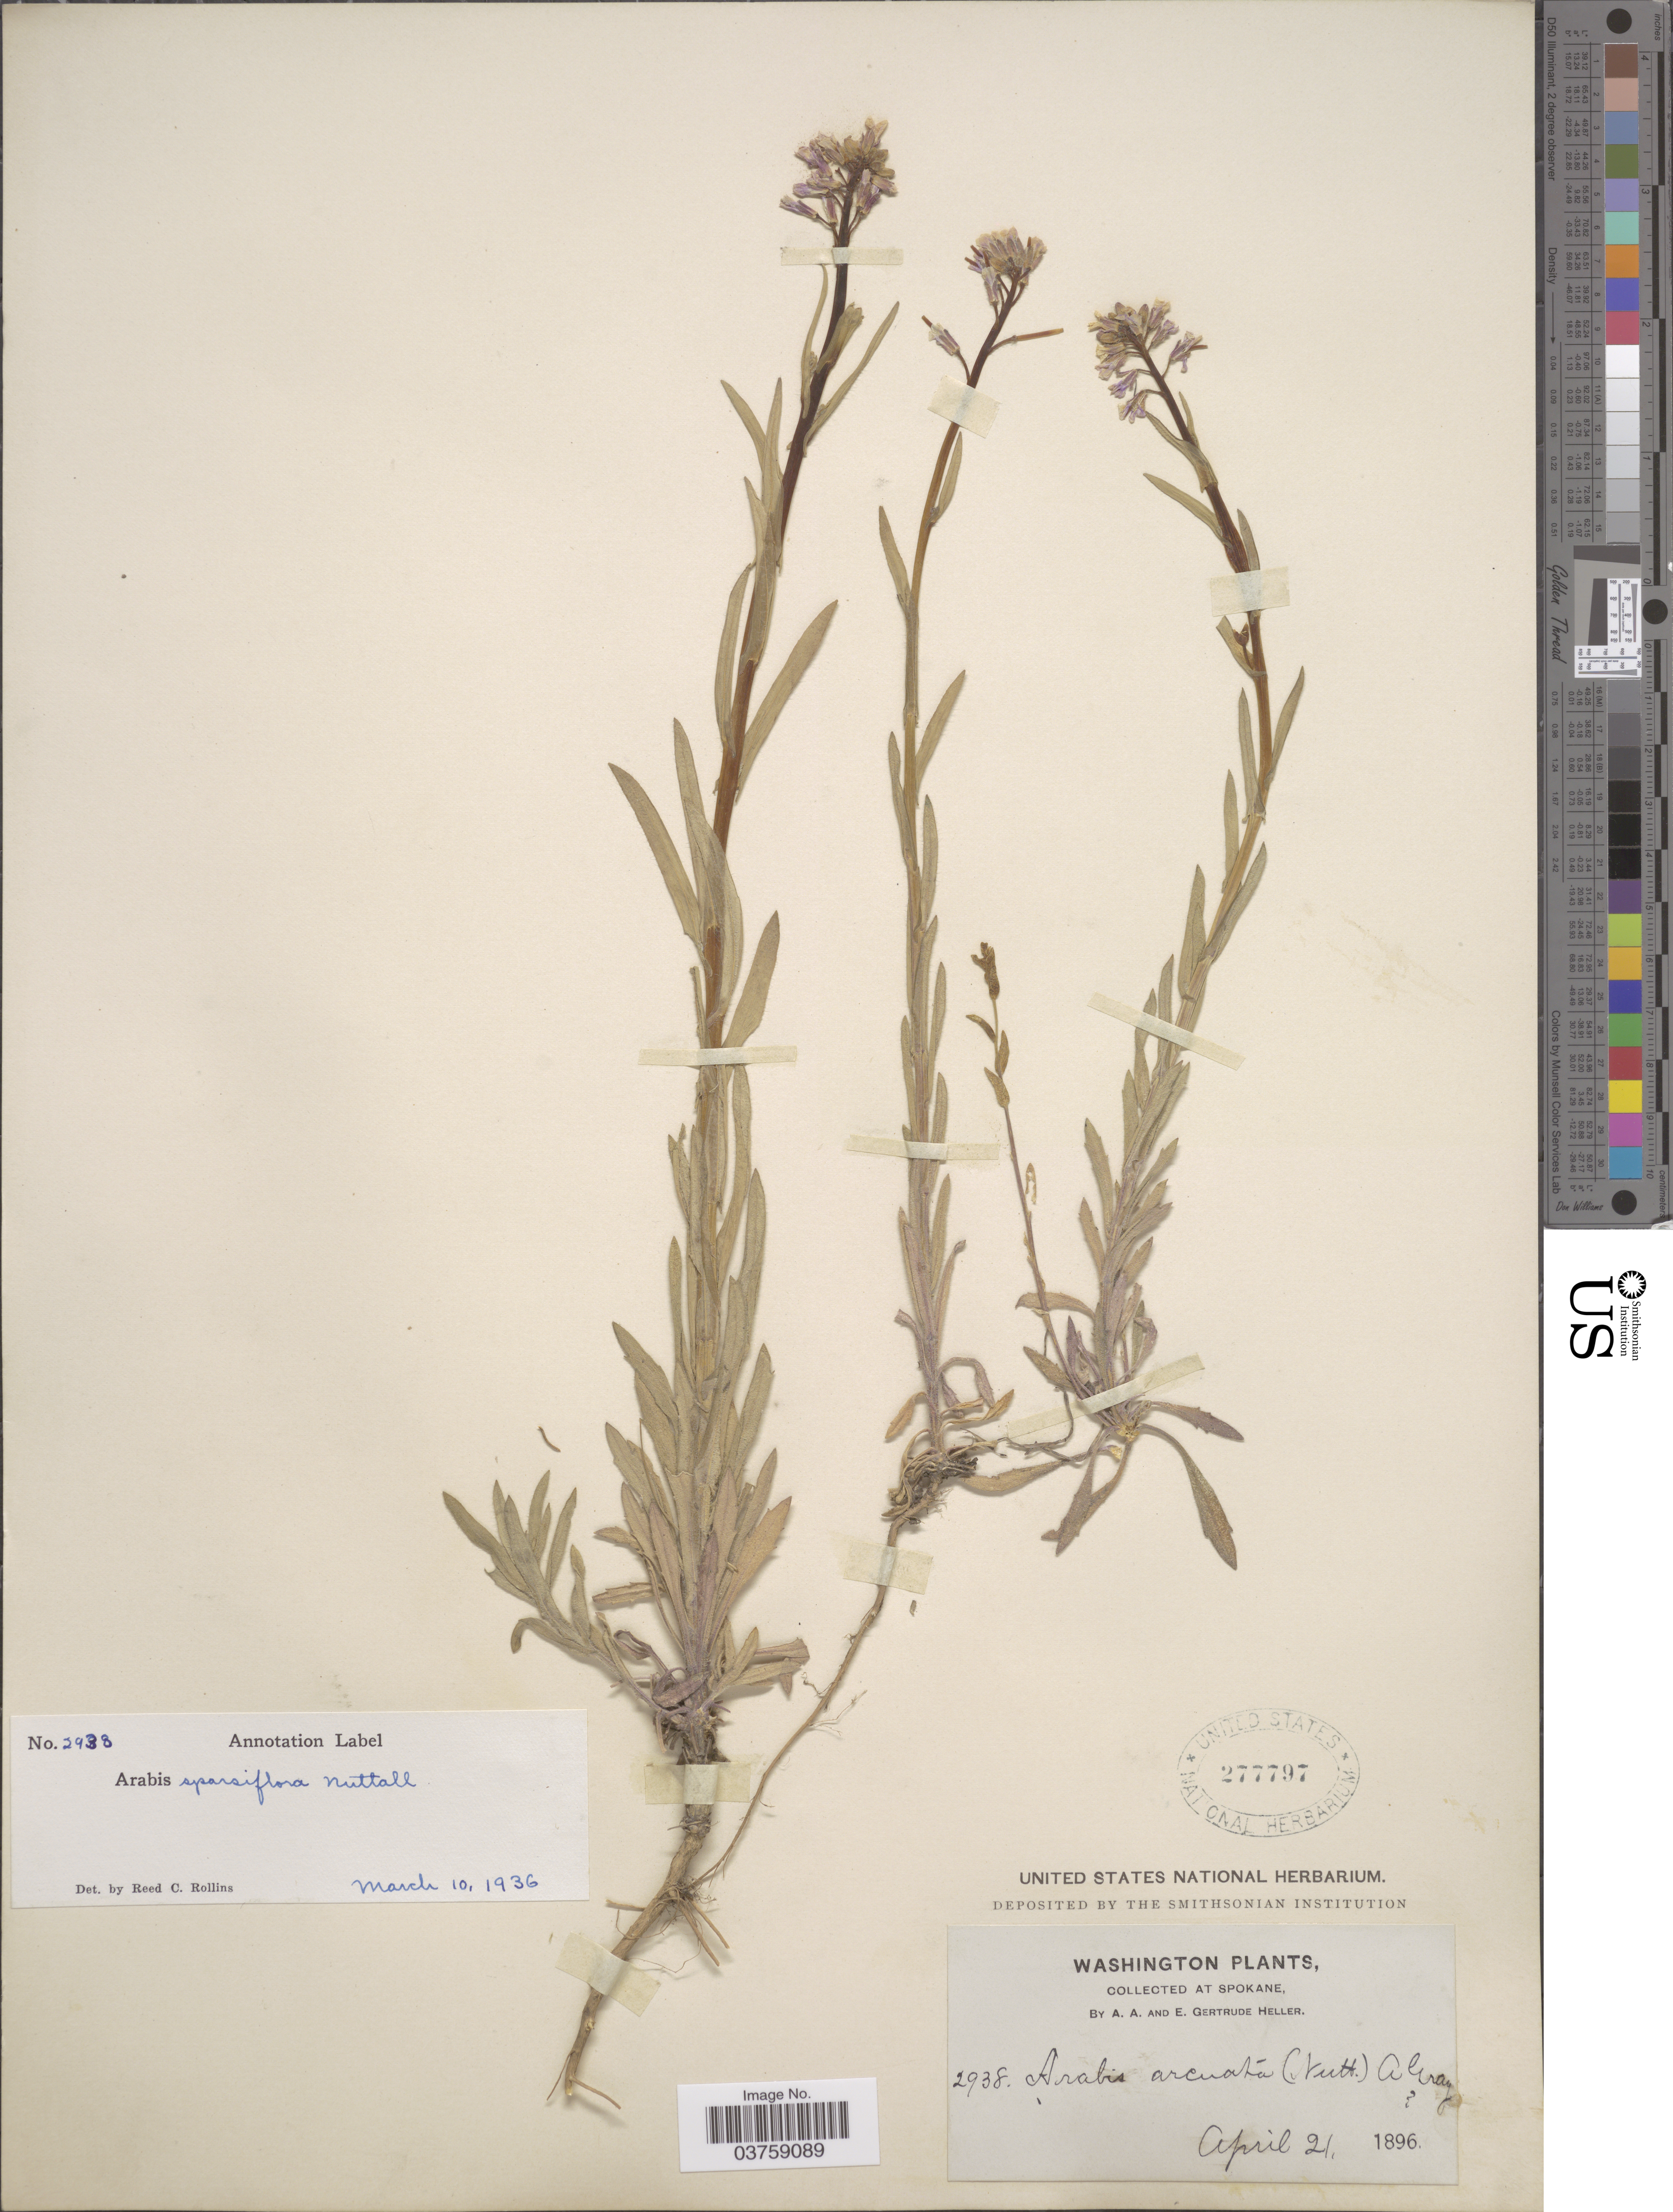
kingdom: Plantae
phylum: Tracheophyta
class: Magnoliopsida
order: Brassicales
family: Brassicaceae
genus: Arabis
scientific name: Arabis sparsiflora var. subvillosa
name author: (S. Watson) Rollins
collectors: A. A. Heller & E. Gertrude Heller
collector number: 2938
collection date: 1896-04-21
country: United States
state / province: Washington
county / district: Spokane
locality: Spokane.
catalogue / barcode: US 277797